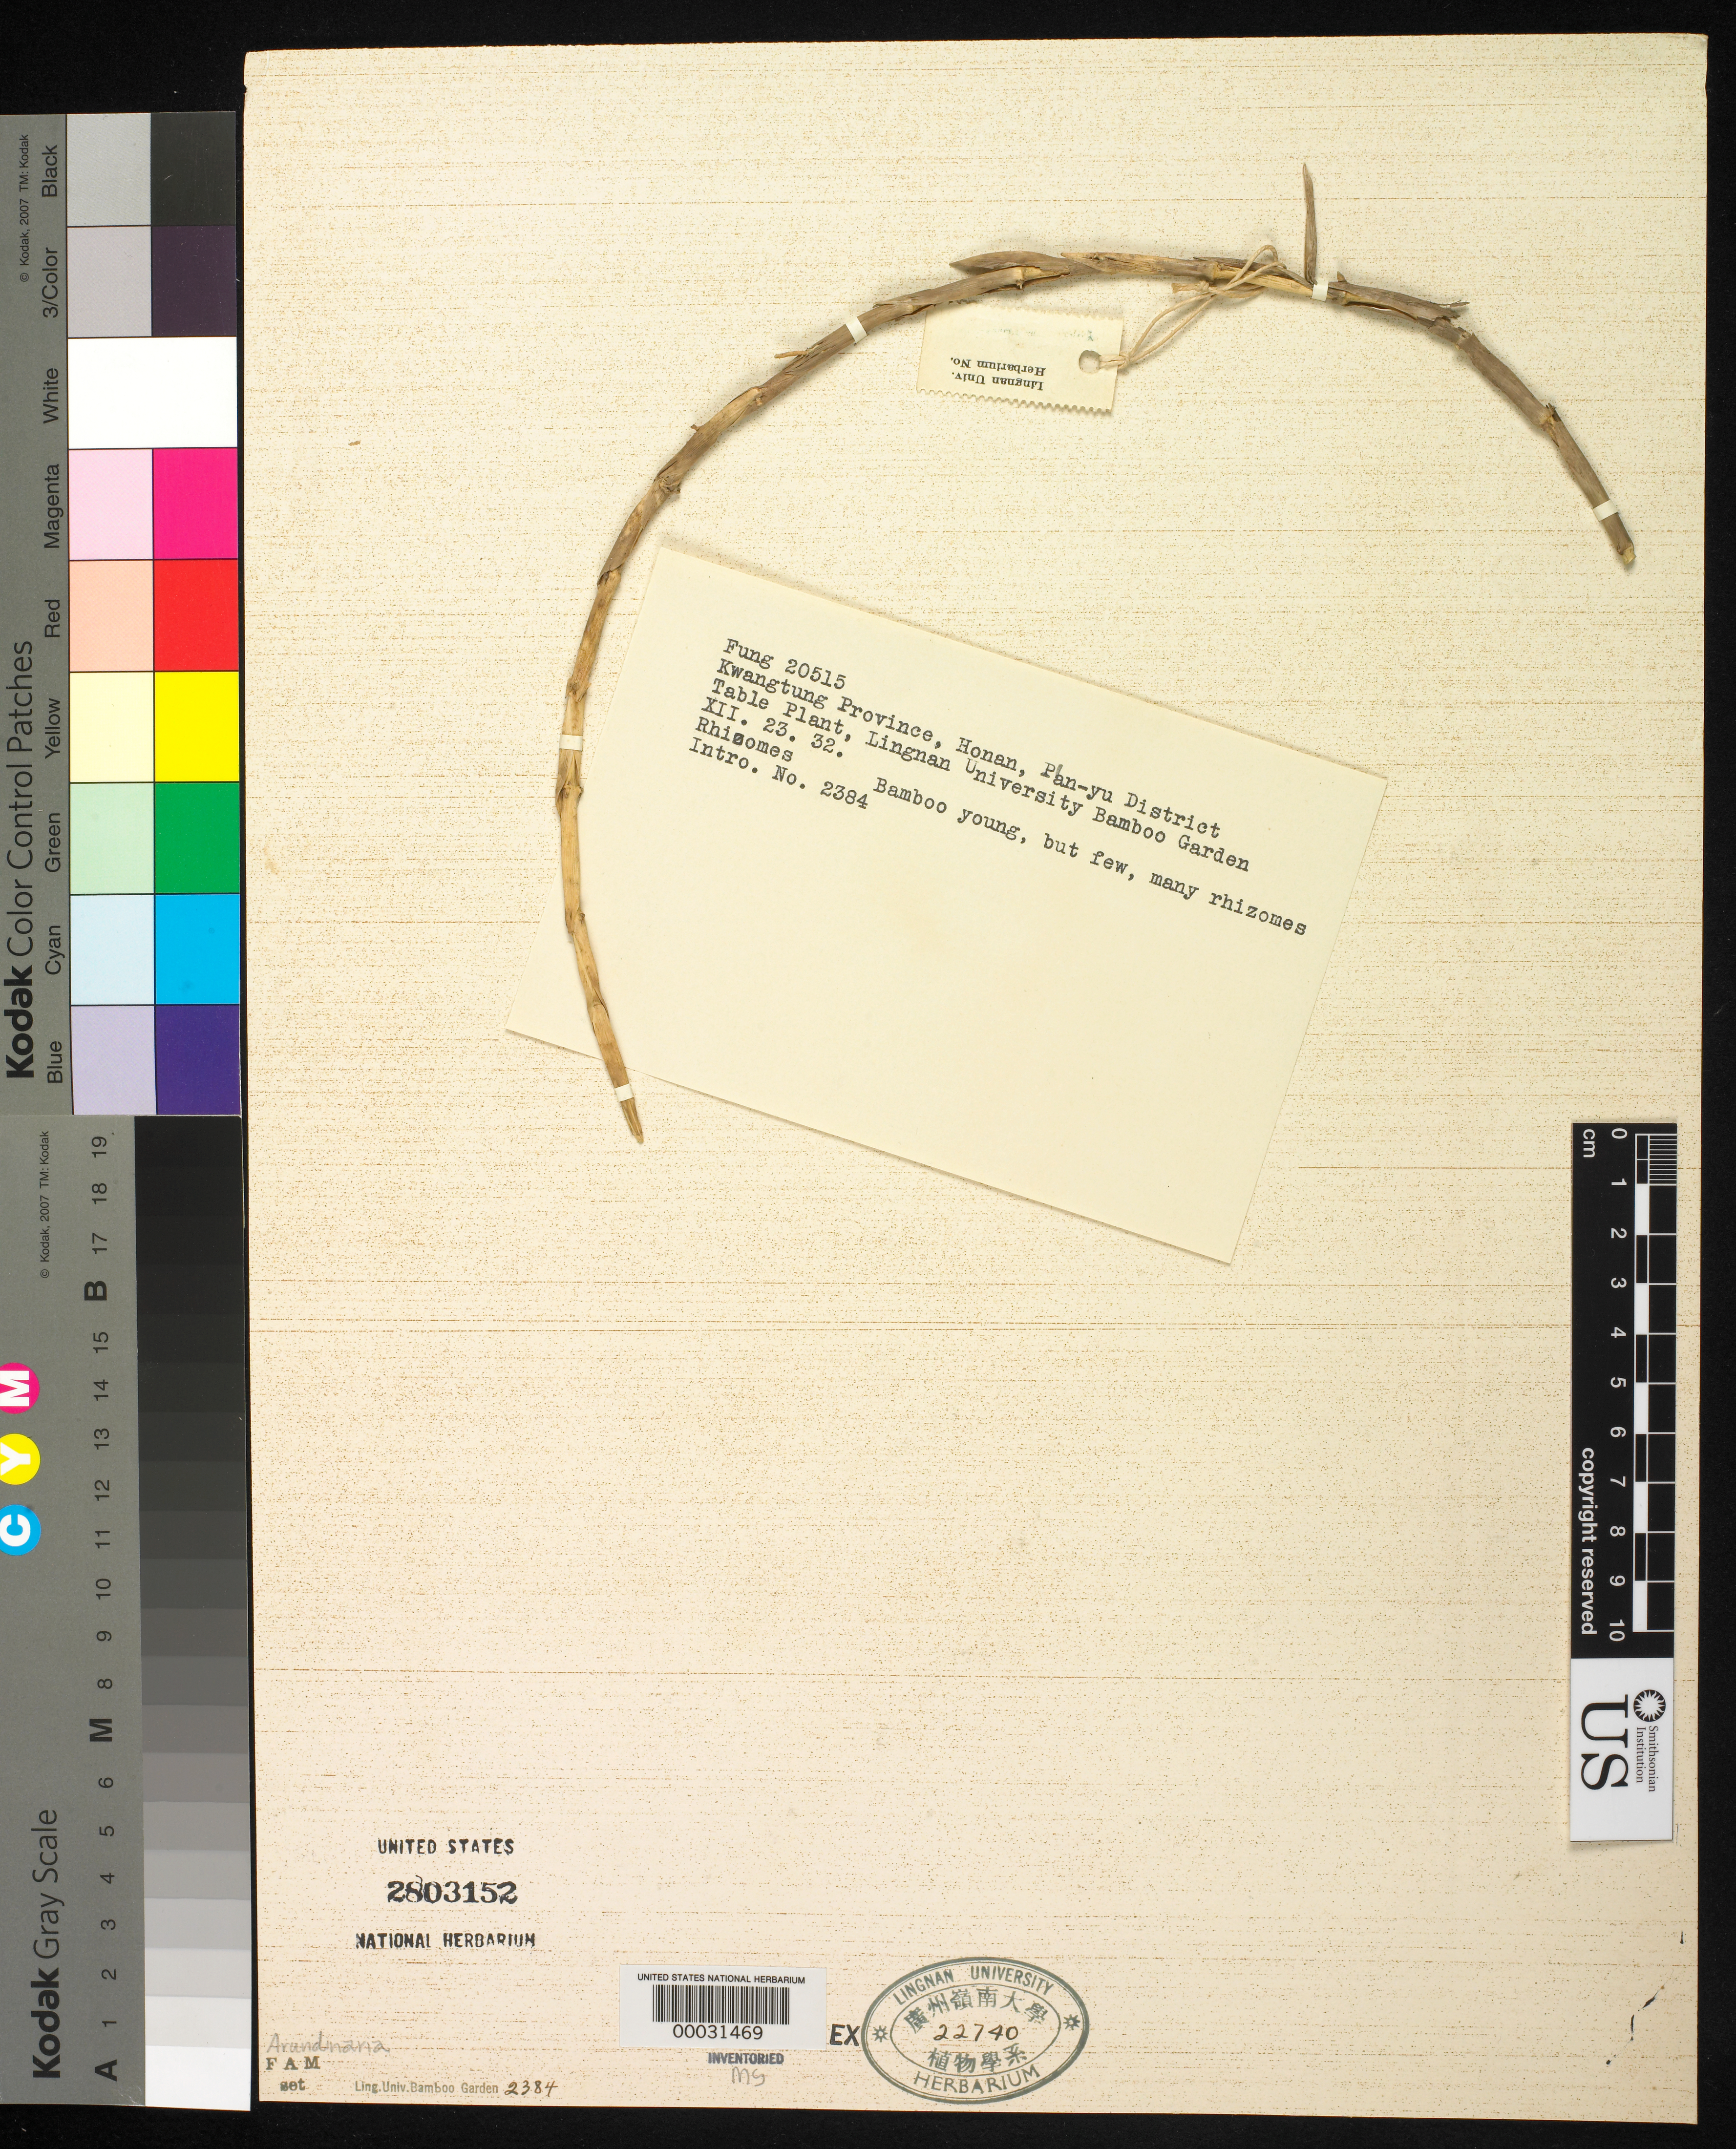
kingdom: Plantae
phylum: Tracheophyta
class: Liliopsida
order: Poales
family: Poaceae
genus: Arundinaria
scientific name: Arundinaria sp.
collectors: H. L. Fung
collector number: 20515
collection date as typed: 23 Dec 1932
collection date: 1932-12-23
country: China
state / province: Guangdong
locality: Yang-kiang, sing kok ts'uen, tsik lung hui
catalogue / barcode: US 2803152